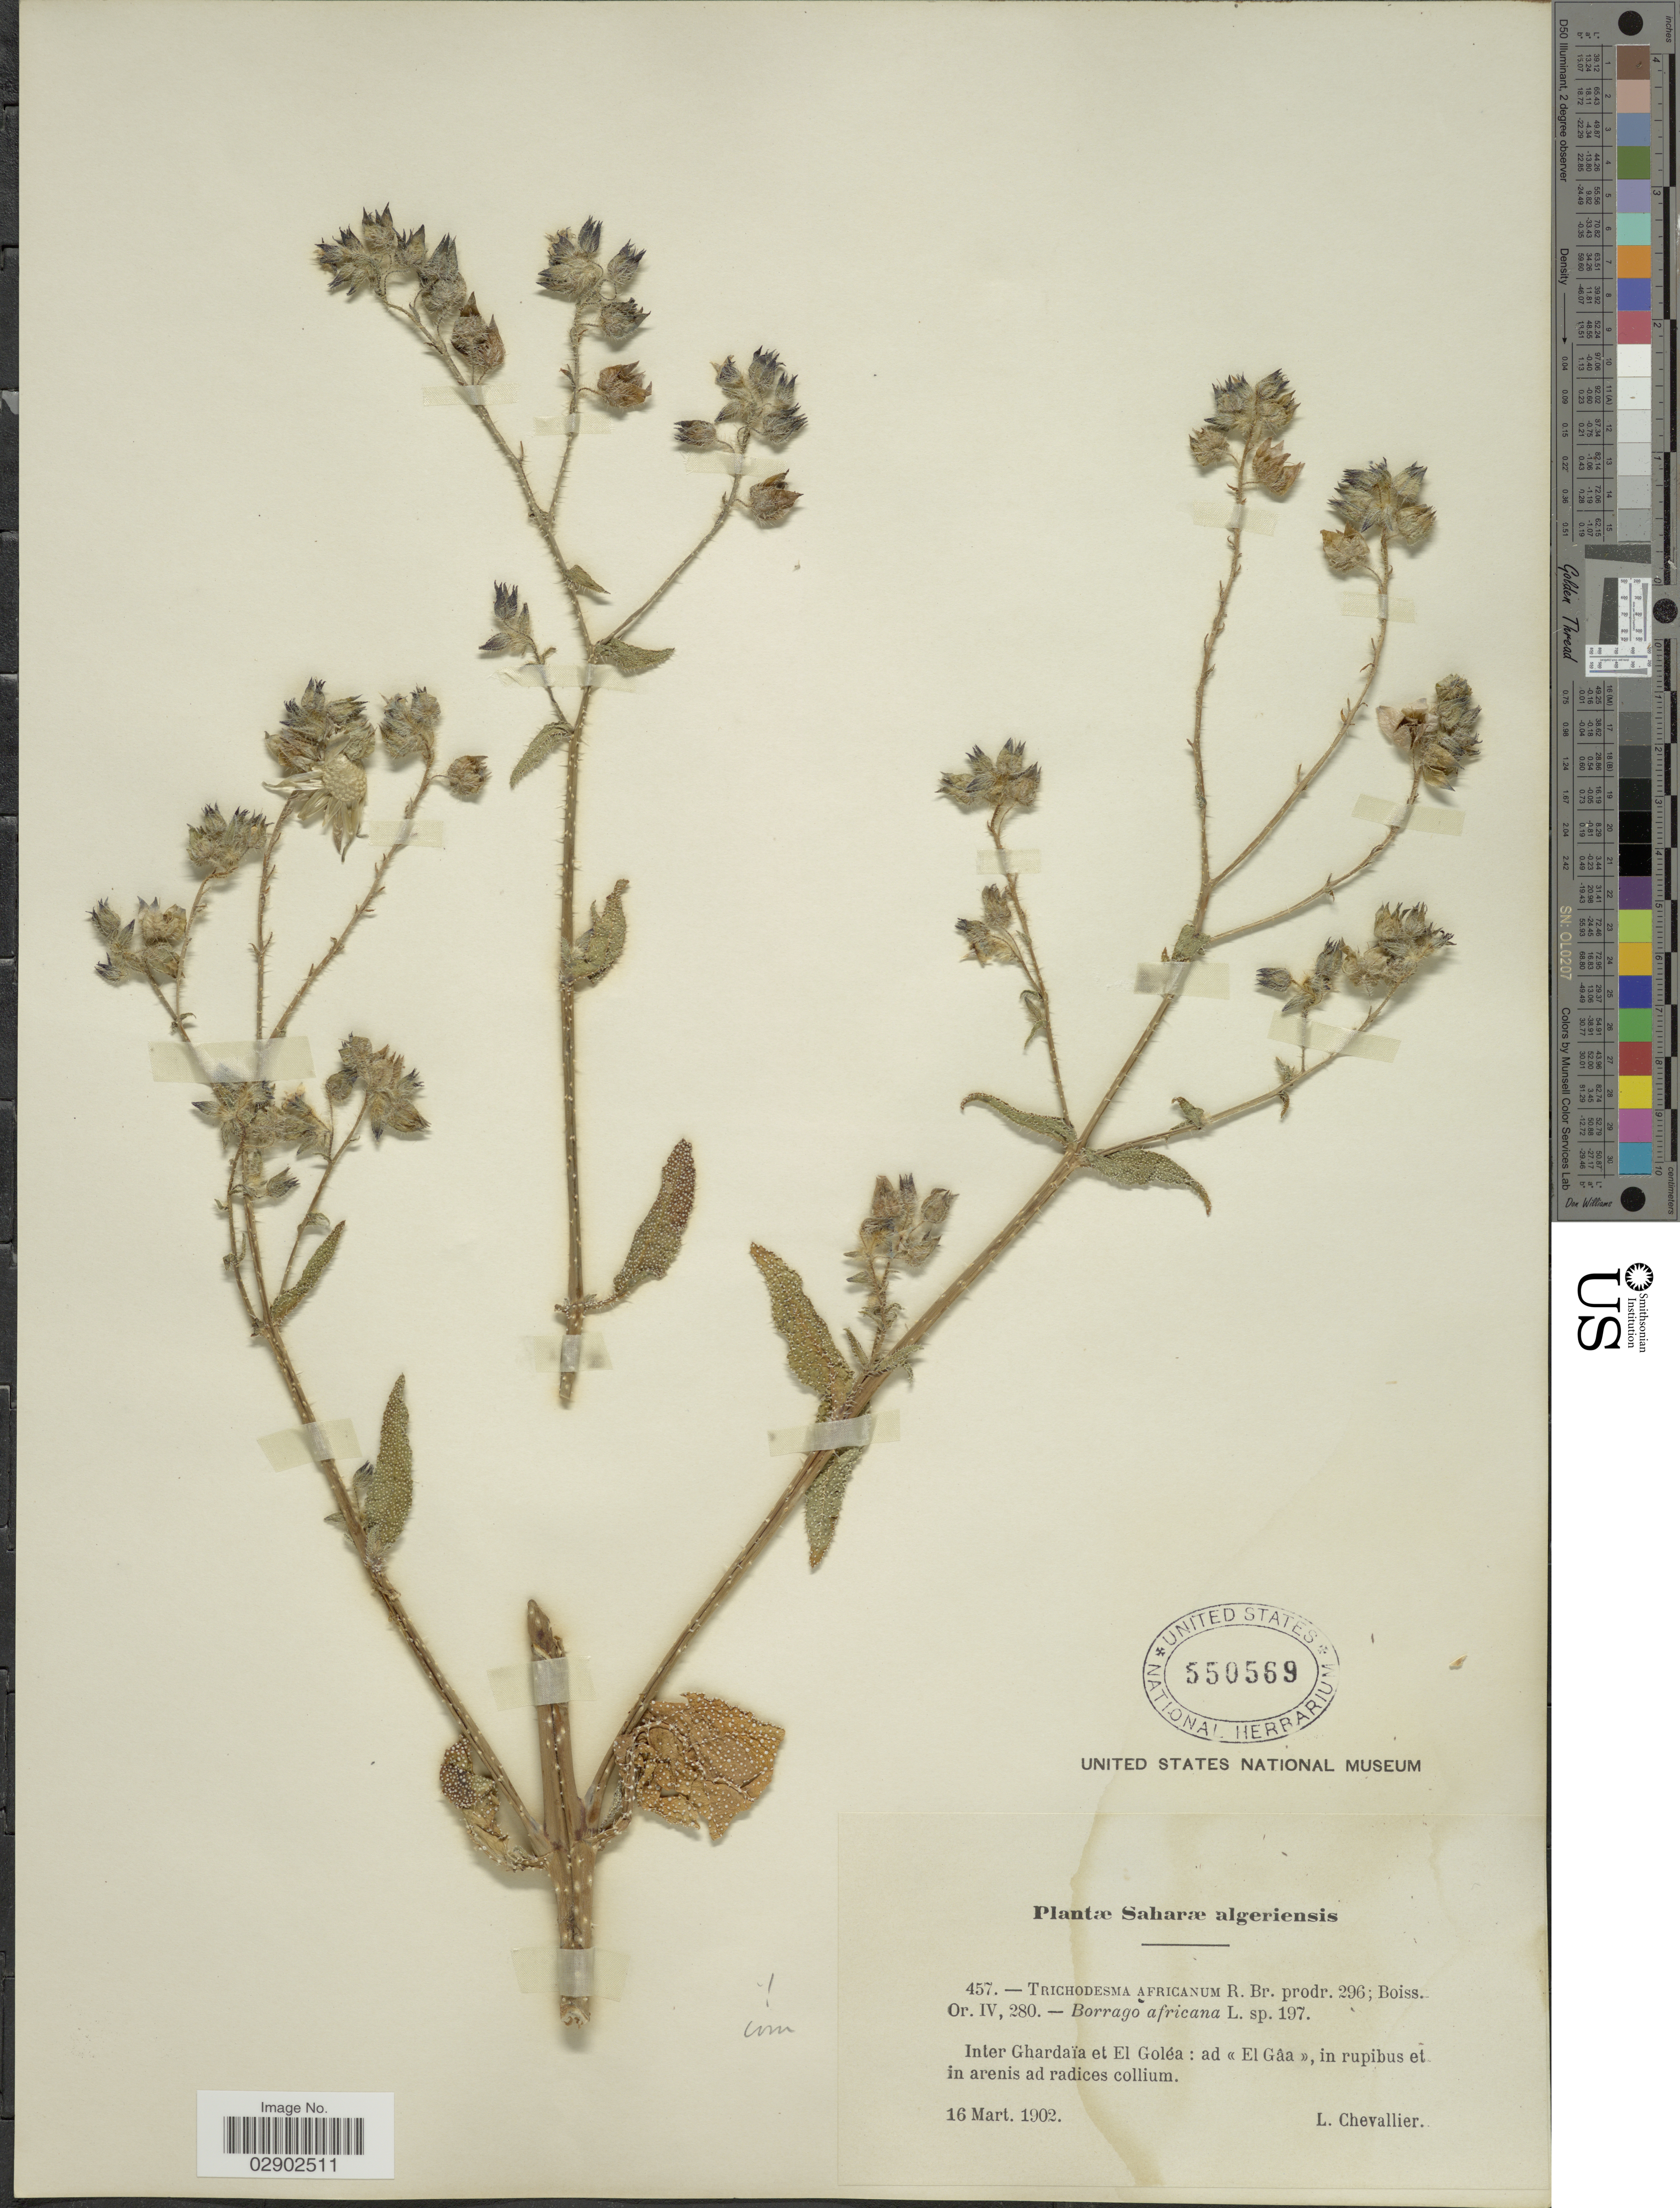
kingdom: Plantae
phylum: Tracheophyta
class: Magnoliopsida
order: Boraginales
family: Boraginaceae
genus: Trichodesma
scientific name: Trichodesma africanum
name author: (L.) Sm.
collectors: L. Chevallier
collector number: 457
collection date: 1902-03-16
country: Algeria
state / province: Ghardaïa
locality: Saharæ algeriensis. Inter Ghardaïa et El-Goléa: ad El Gâa.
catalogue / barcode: US 550569